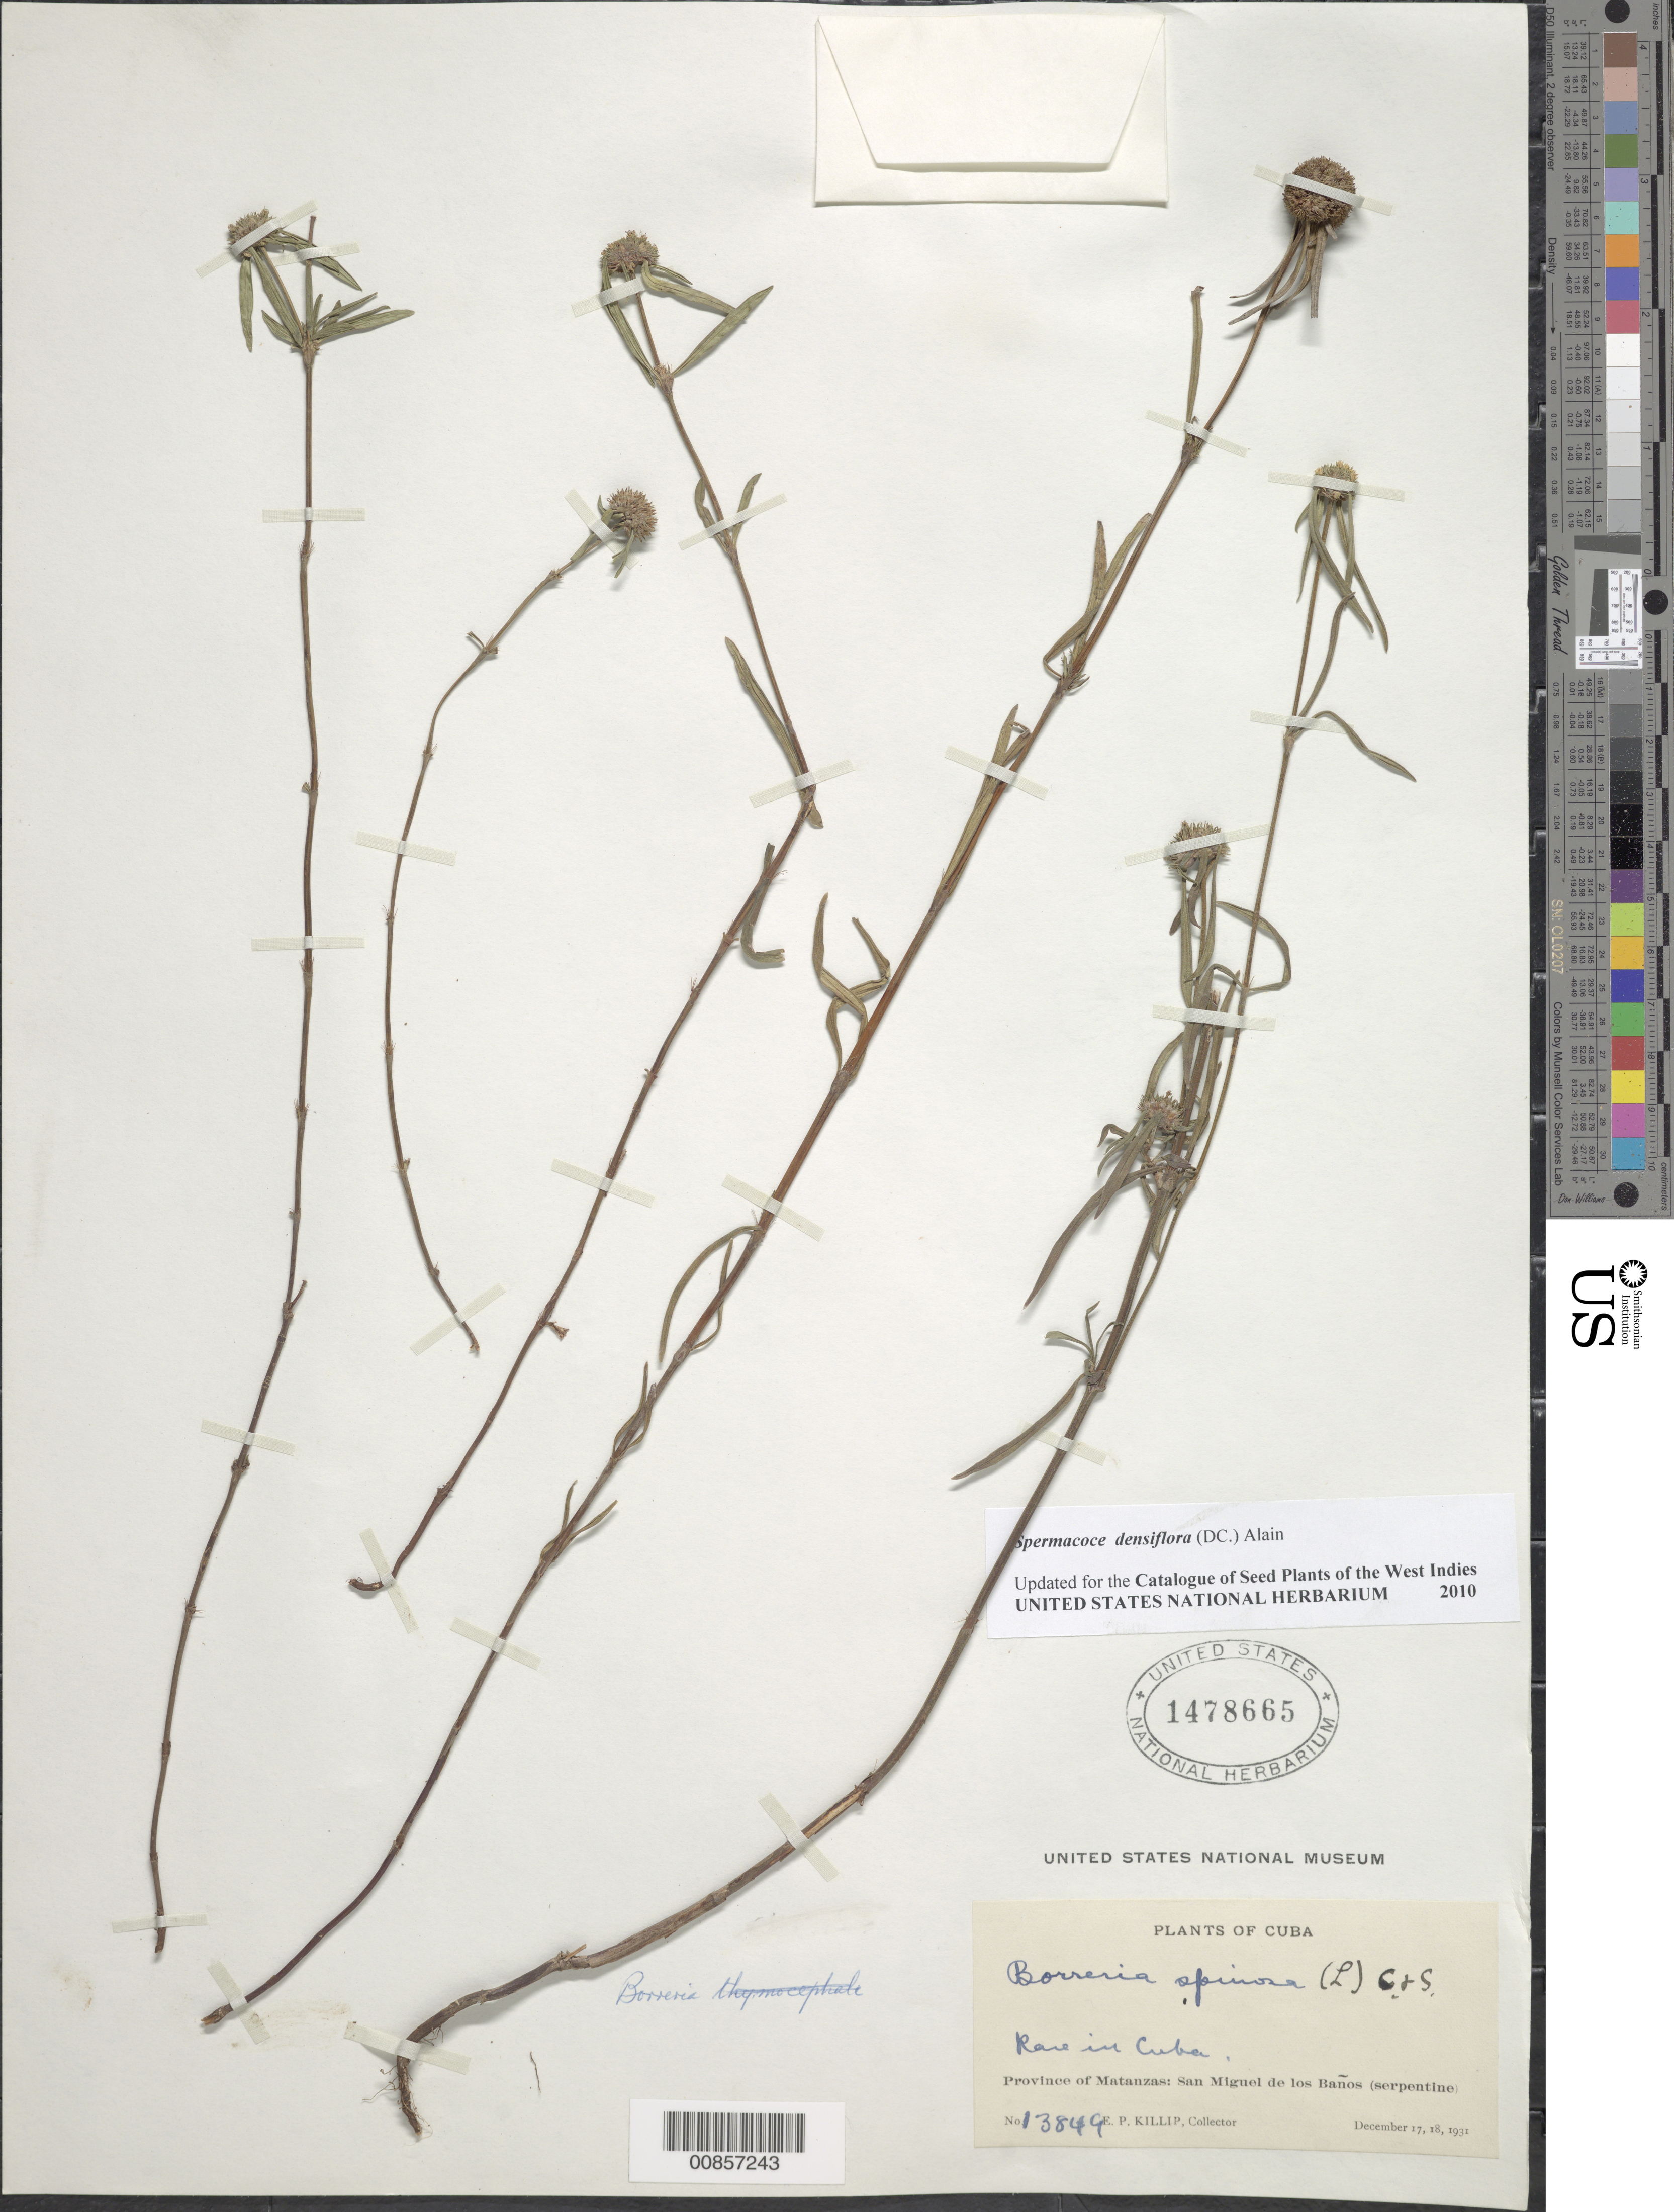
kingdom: Plantae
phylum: Tracheophyta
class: Magnoliopsida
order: Gentianales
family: Rubiaceae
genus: Spermacoce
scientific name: Spermacoce densiflora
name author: (DC.) Alain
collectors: E. P. Killip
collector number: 13849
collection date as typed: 17 Dec 1931 and 18 Dec 1931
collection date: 1931-12-17,1931-12-18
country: Cuba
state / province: Matanzas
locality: San Miguel de los Banos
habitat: Serpentine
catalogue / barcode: US 1478665